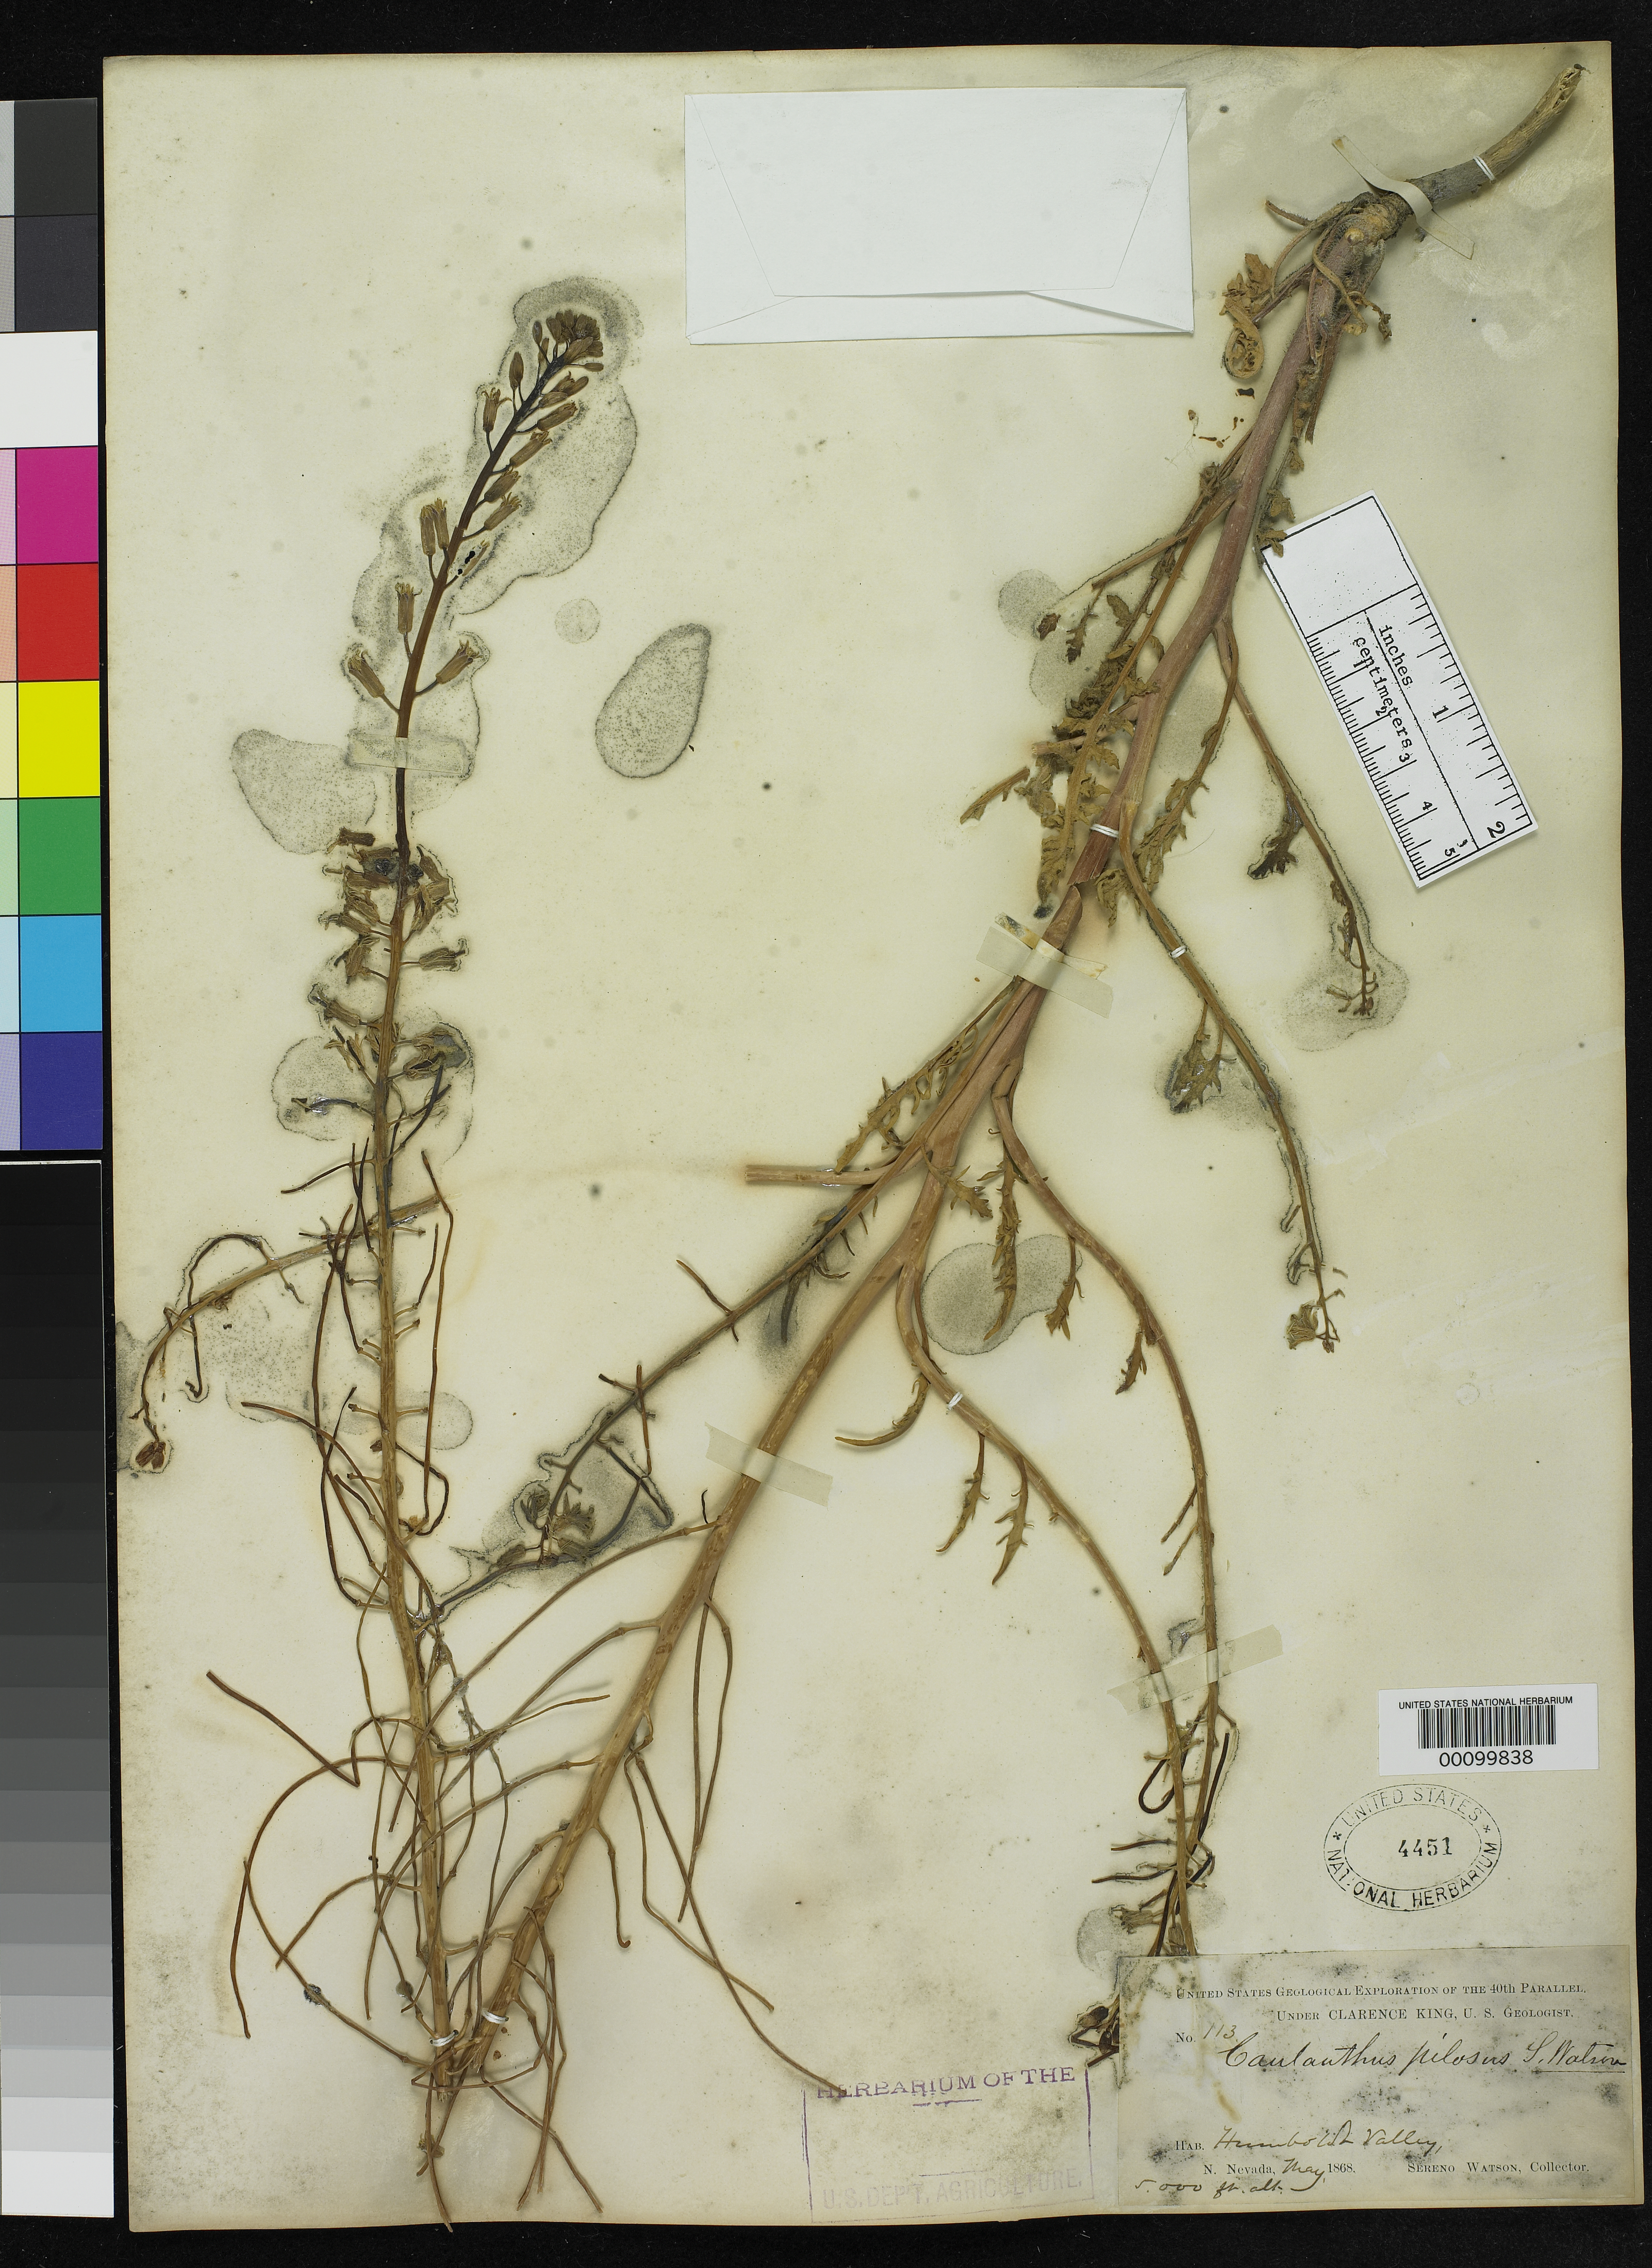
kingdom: Plantae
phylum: Tracheophyta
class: Magnoliopsida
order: Brassicales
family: Brassicaceae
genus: Caulanthus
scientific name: Caulanthus pilosus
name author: S. Watson in C. King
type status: Syntype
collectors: S. Watson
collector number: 113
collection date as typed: May 1868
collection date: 1868-05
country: United States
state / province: Nevada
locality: Truckee Valley, Humboldt Lake.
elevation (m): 1524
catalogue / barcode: US 4451